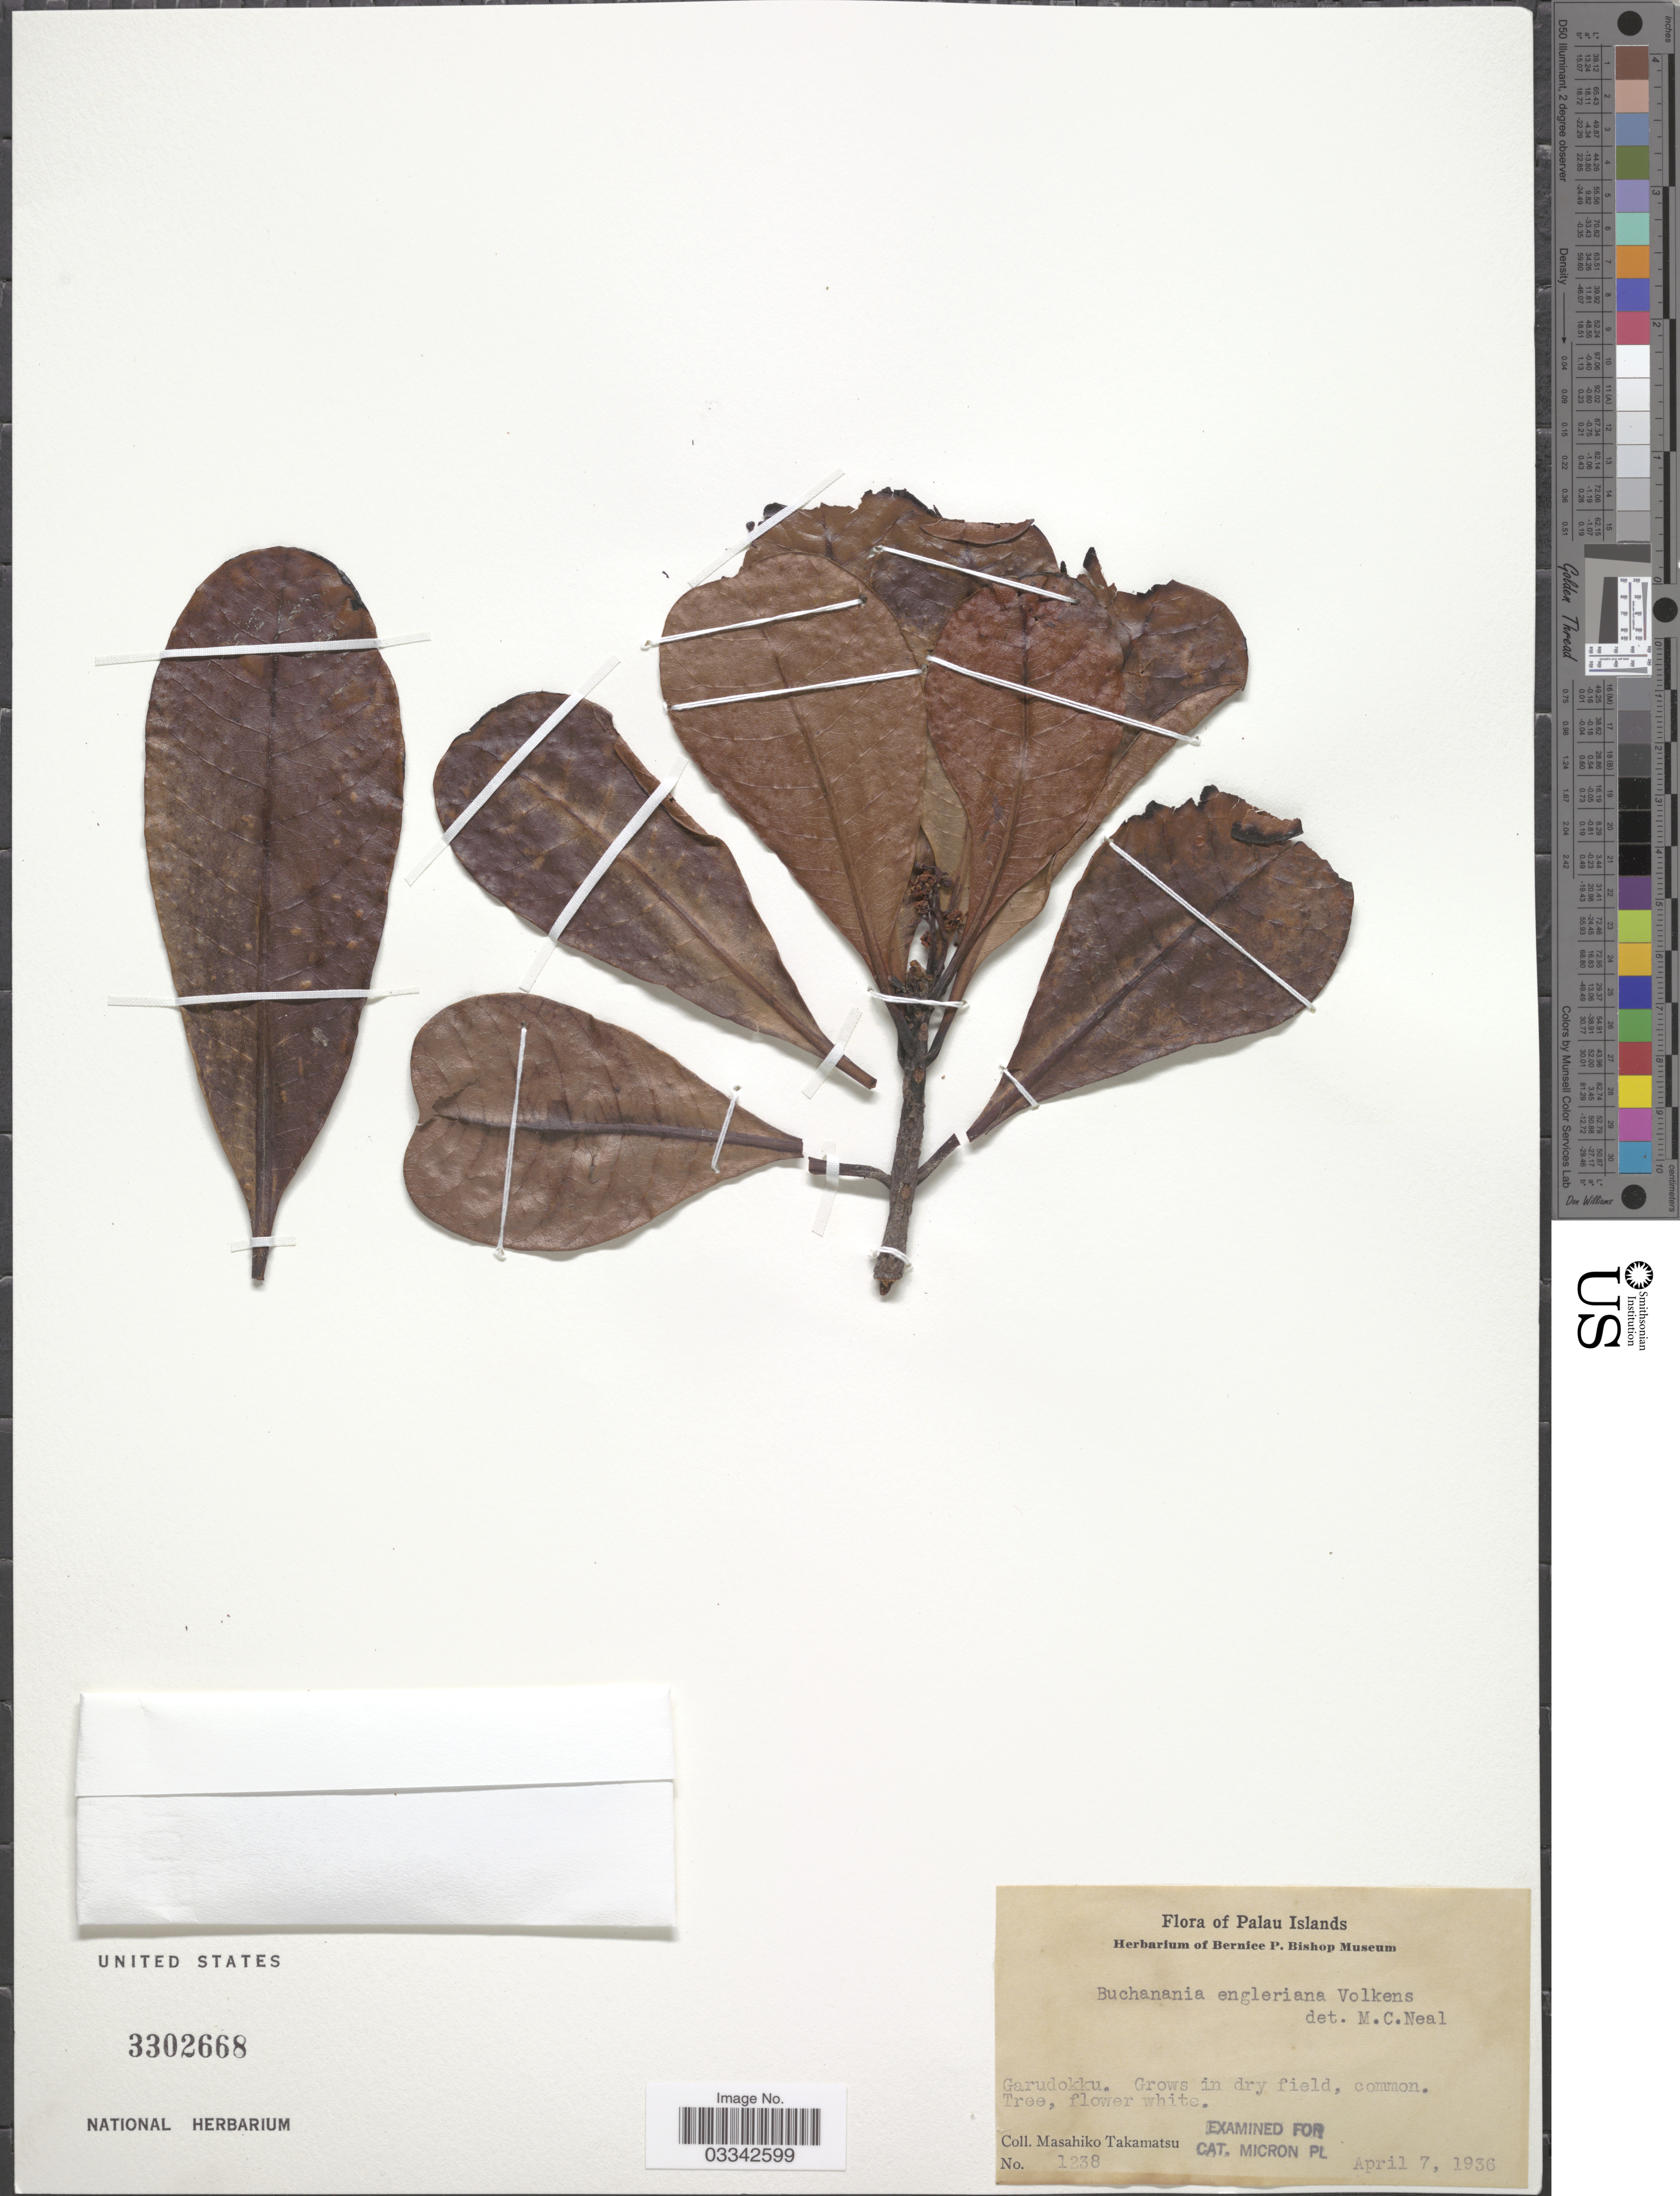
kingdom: Plantae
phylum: Tracheophyta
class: Magnoliopsida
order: Sapindales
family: Anacardiaceae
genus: Buchanania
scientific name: Buchanania engleriana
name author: Volkens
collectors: M. Takamatsu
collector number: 1238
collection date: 1936-04-07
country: Palau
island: Babeldaob [Babelthuap]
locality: Palau Islands. Garudokku.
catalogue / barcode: US 3302668